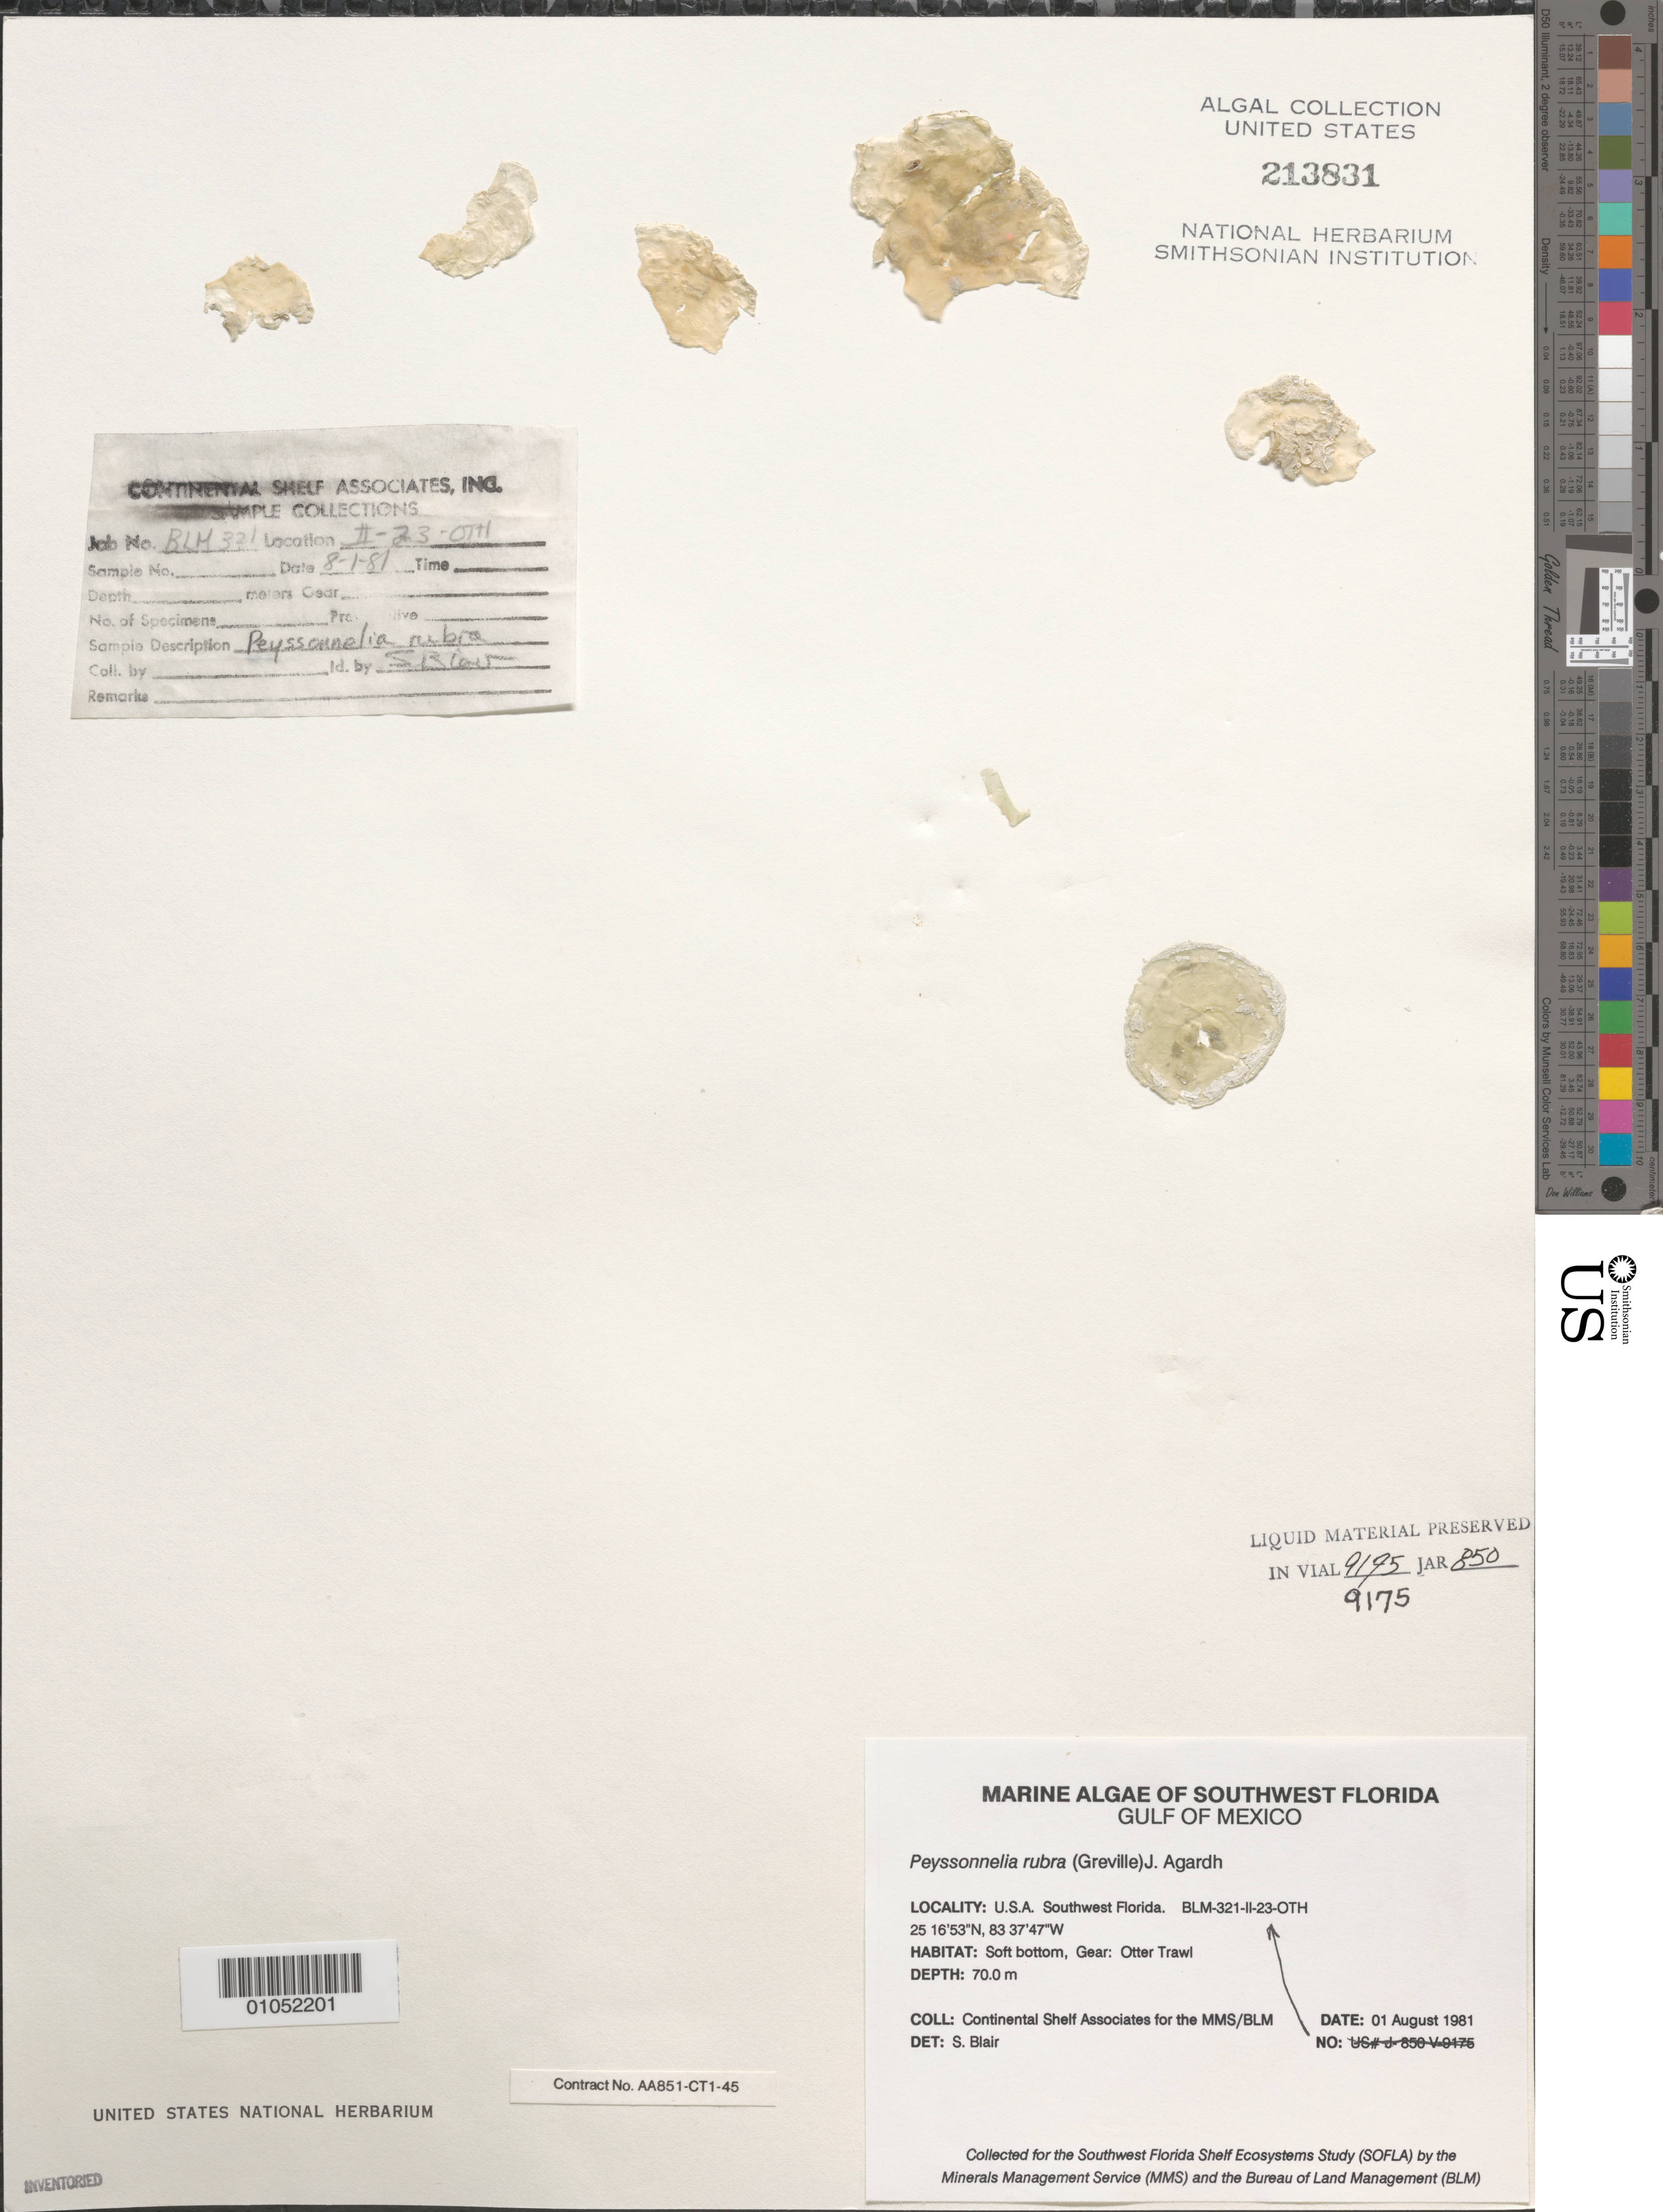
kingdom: Plantae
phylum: Rhodophyta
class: Florideophyceae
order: Peyssonneliales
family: Peyssonneliaceae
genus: Peyssonnelia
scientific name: Peyssonnelia rubra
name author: (Grev.) J. Agardh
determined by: Blair, S. M.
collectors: Continental Shelf Associates for the MMS/BLM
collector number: BLM-321-II-23-OTH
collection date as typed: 01 Aug 1981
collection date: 1981-08-01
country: United States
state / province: Florida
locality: Gulf of Mexico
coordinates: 25 16'53"N, 83 37'47"W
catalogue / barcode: US 213831